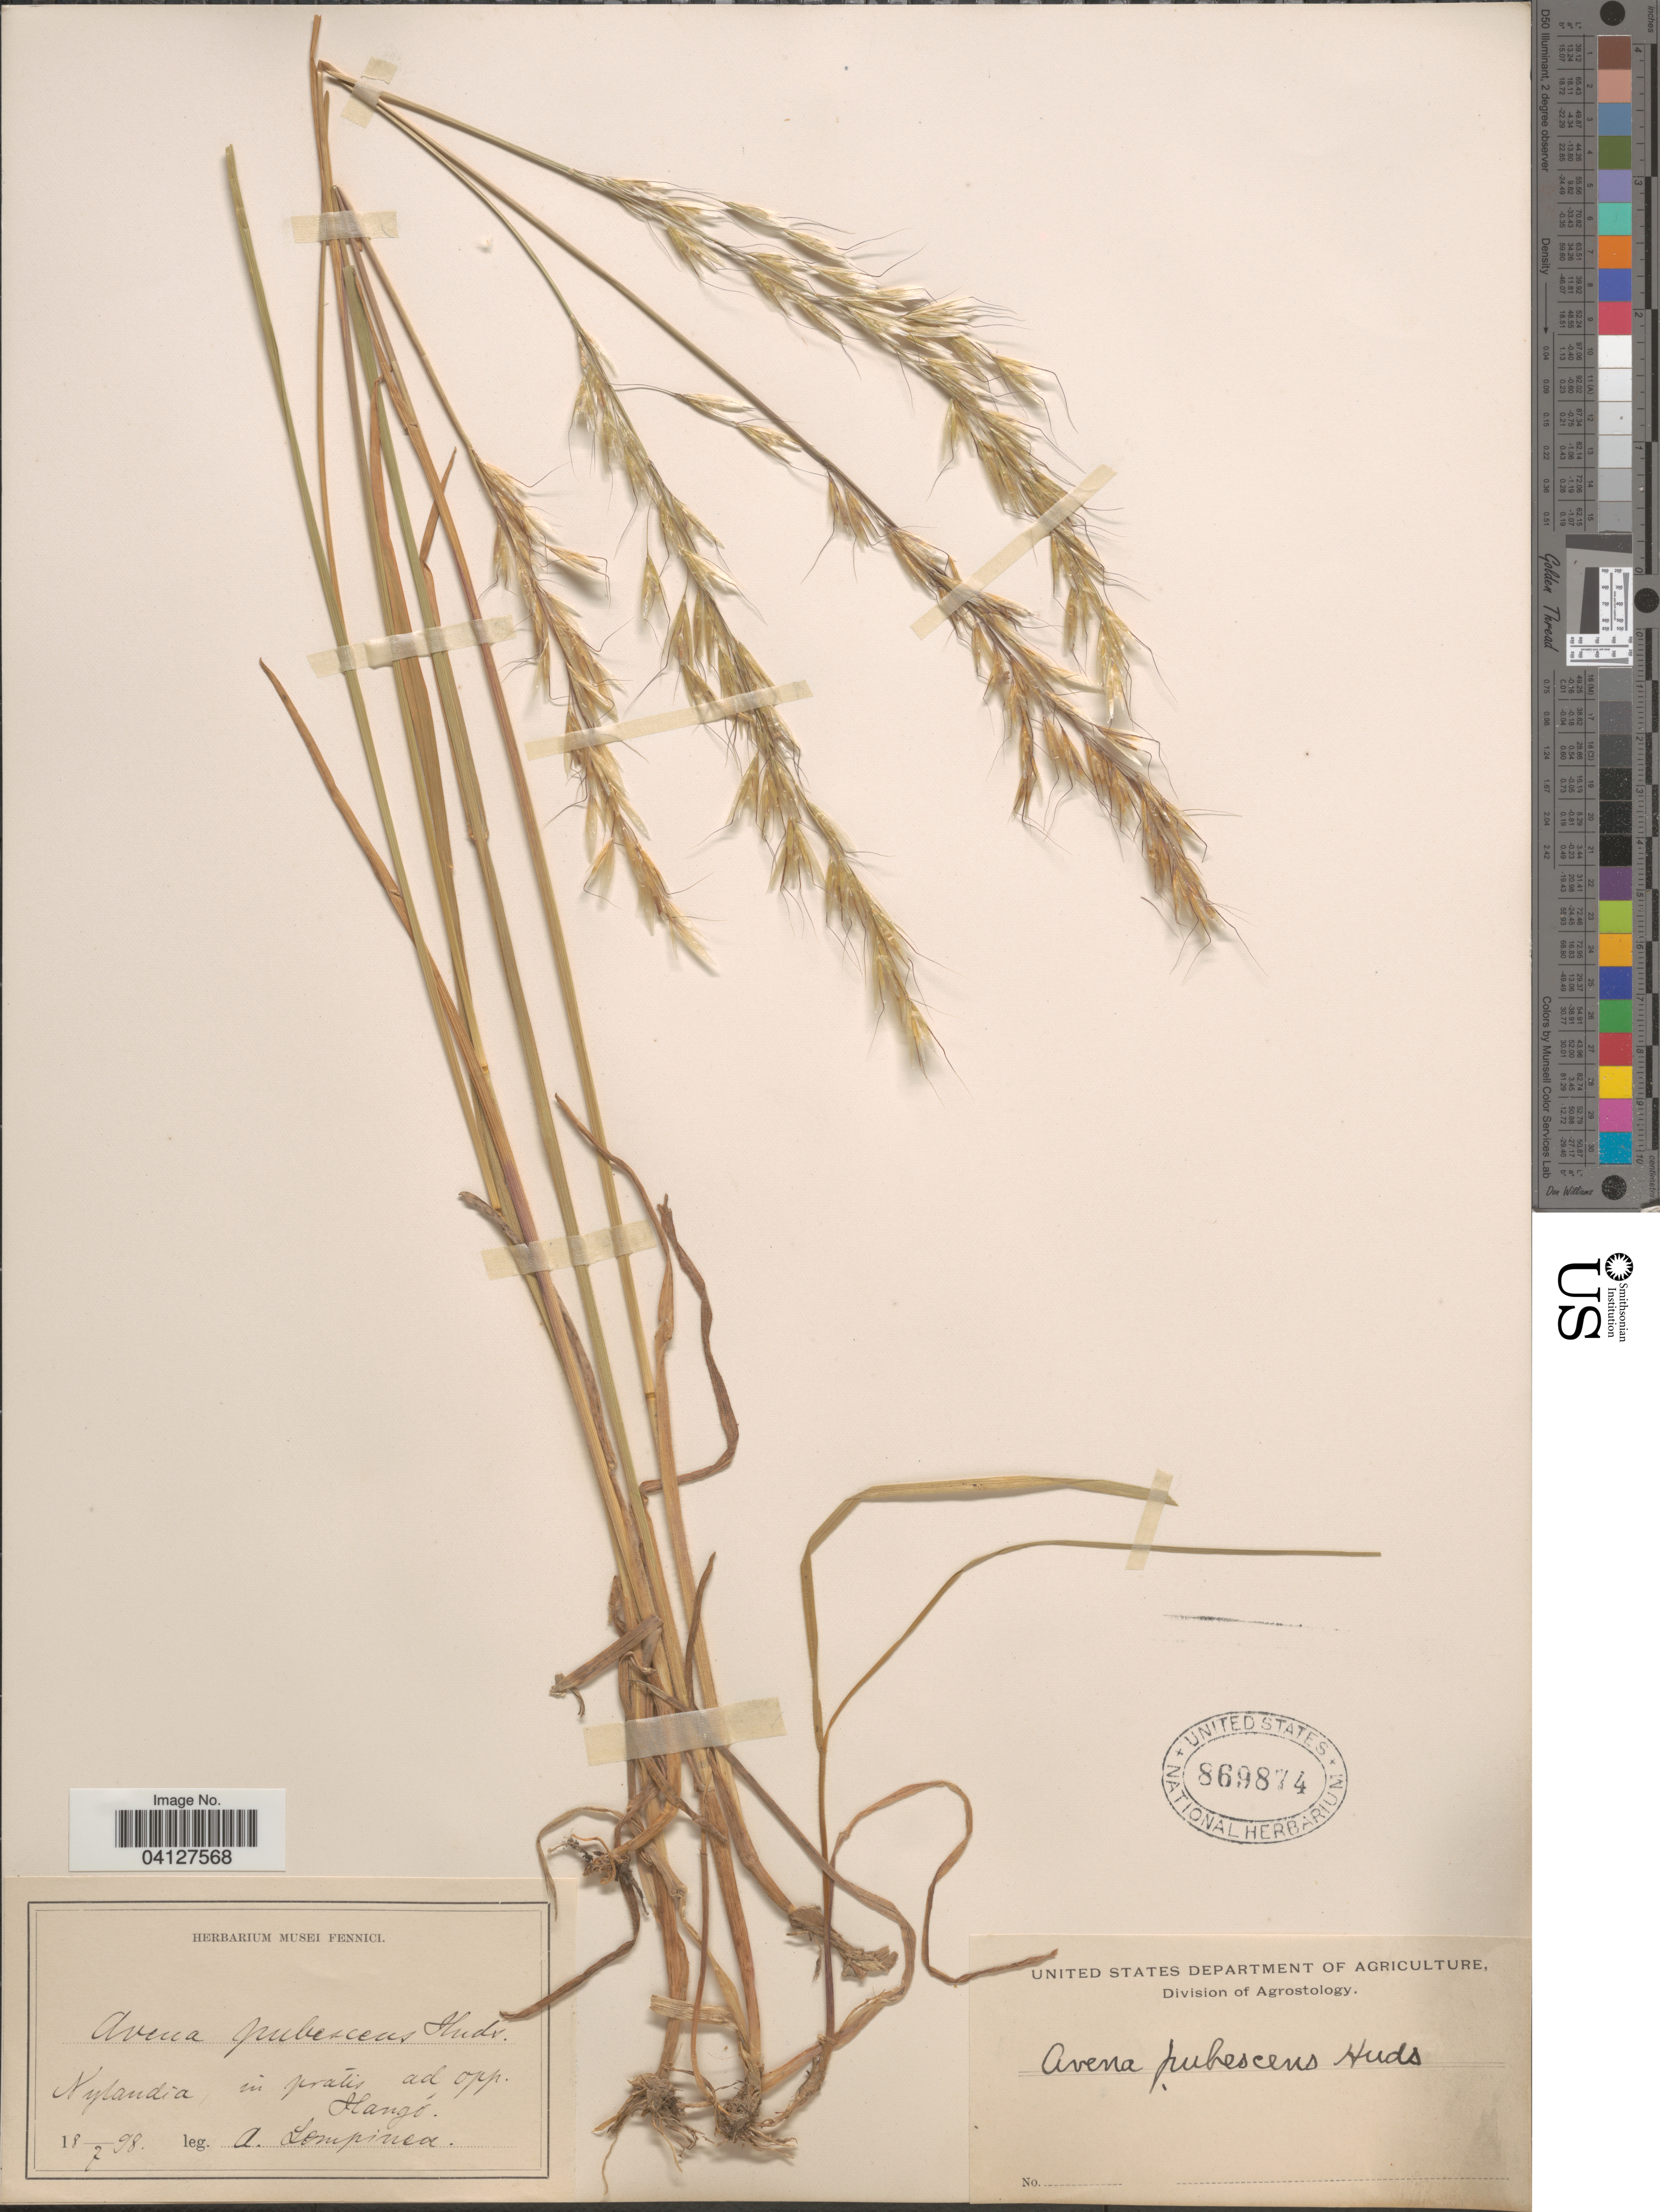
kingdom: Plantae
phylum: Tracheophyta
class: Liliopsida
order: Poales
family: Poaceae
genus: Avena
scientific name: Avena pubescens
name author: Huds.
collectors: A. Lempinea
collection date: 1898-07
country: Finland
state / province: Uusimaa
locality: Nylandia in pratis ad opp. Hangó.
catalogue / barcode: US 869874